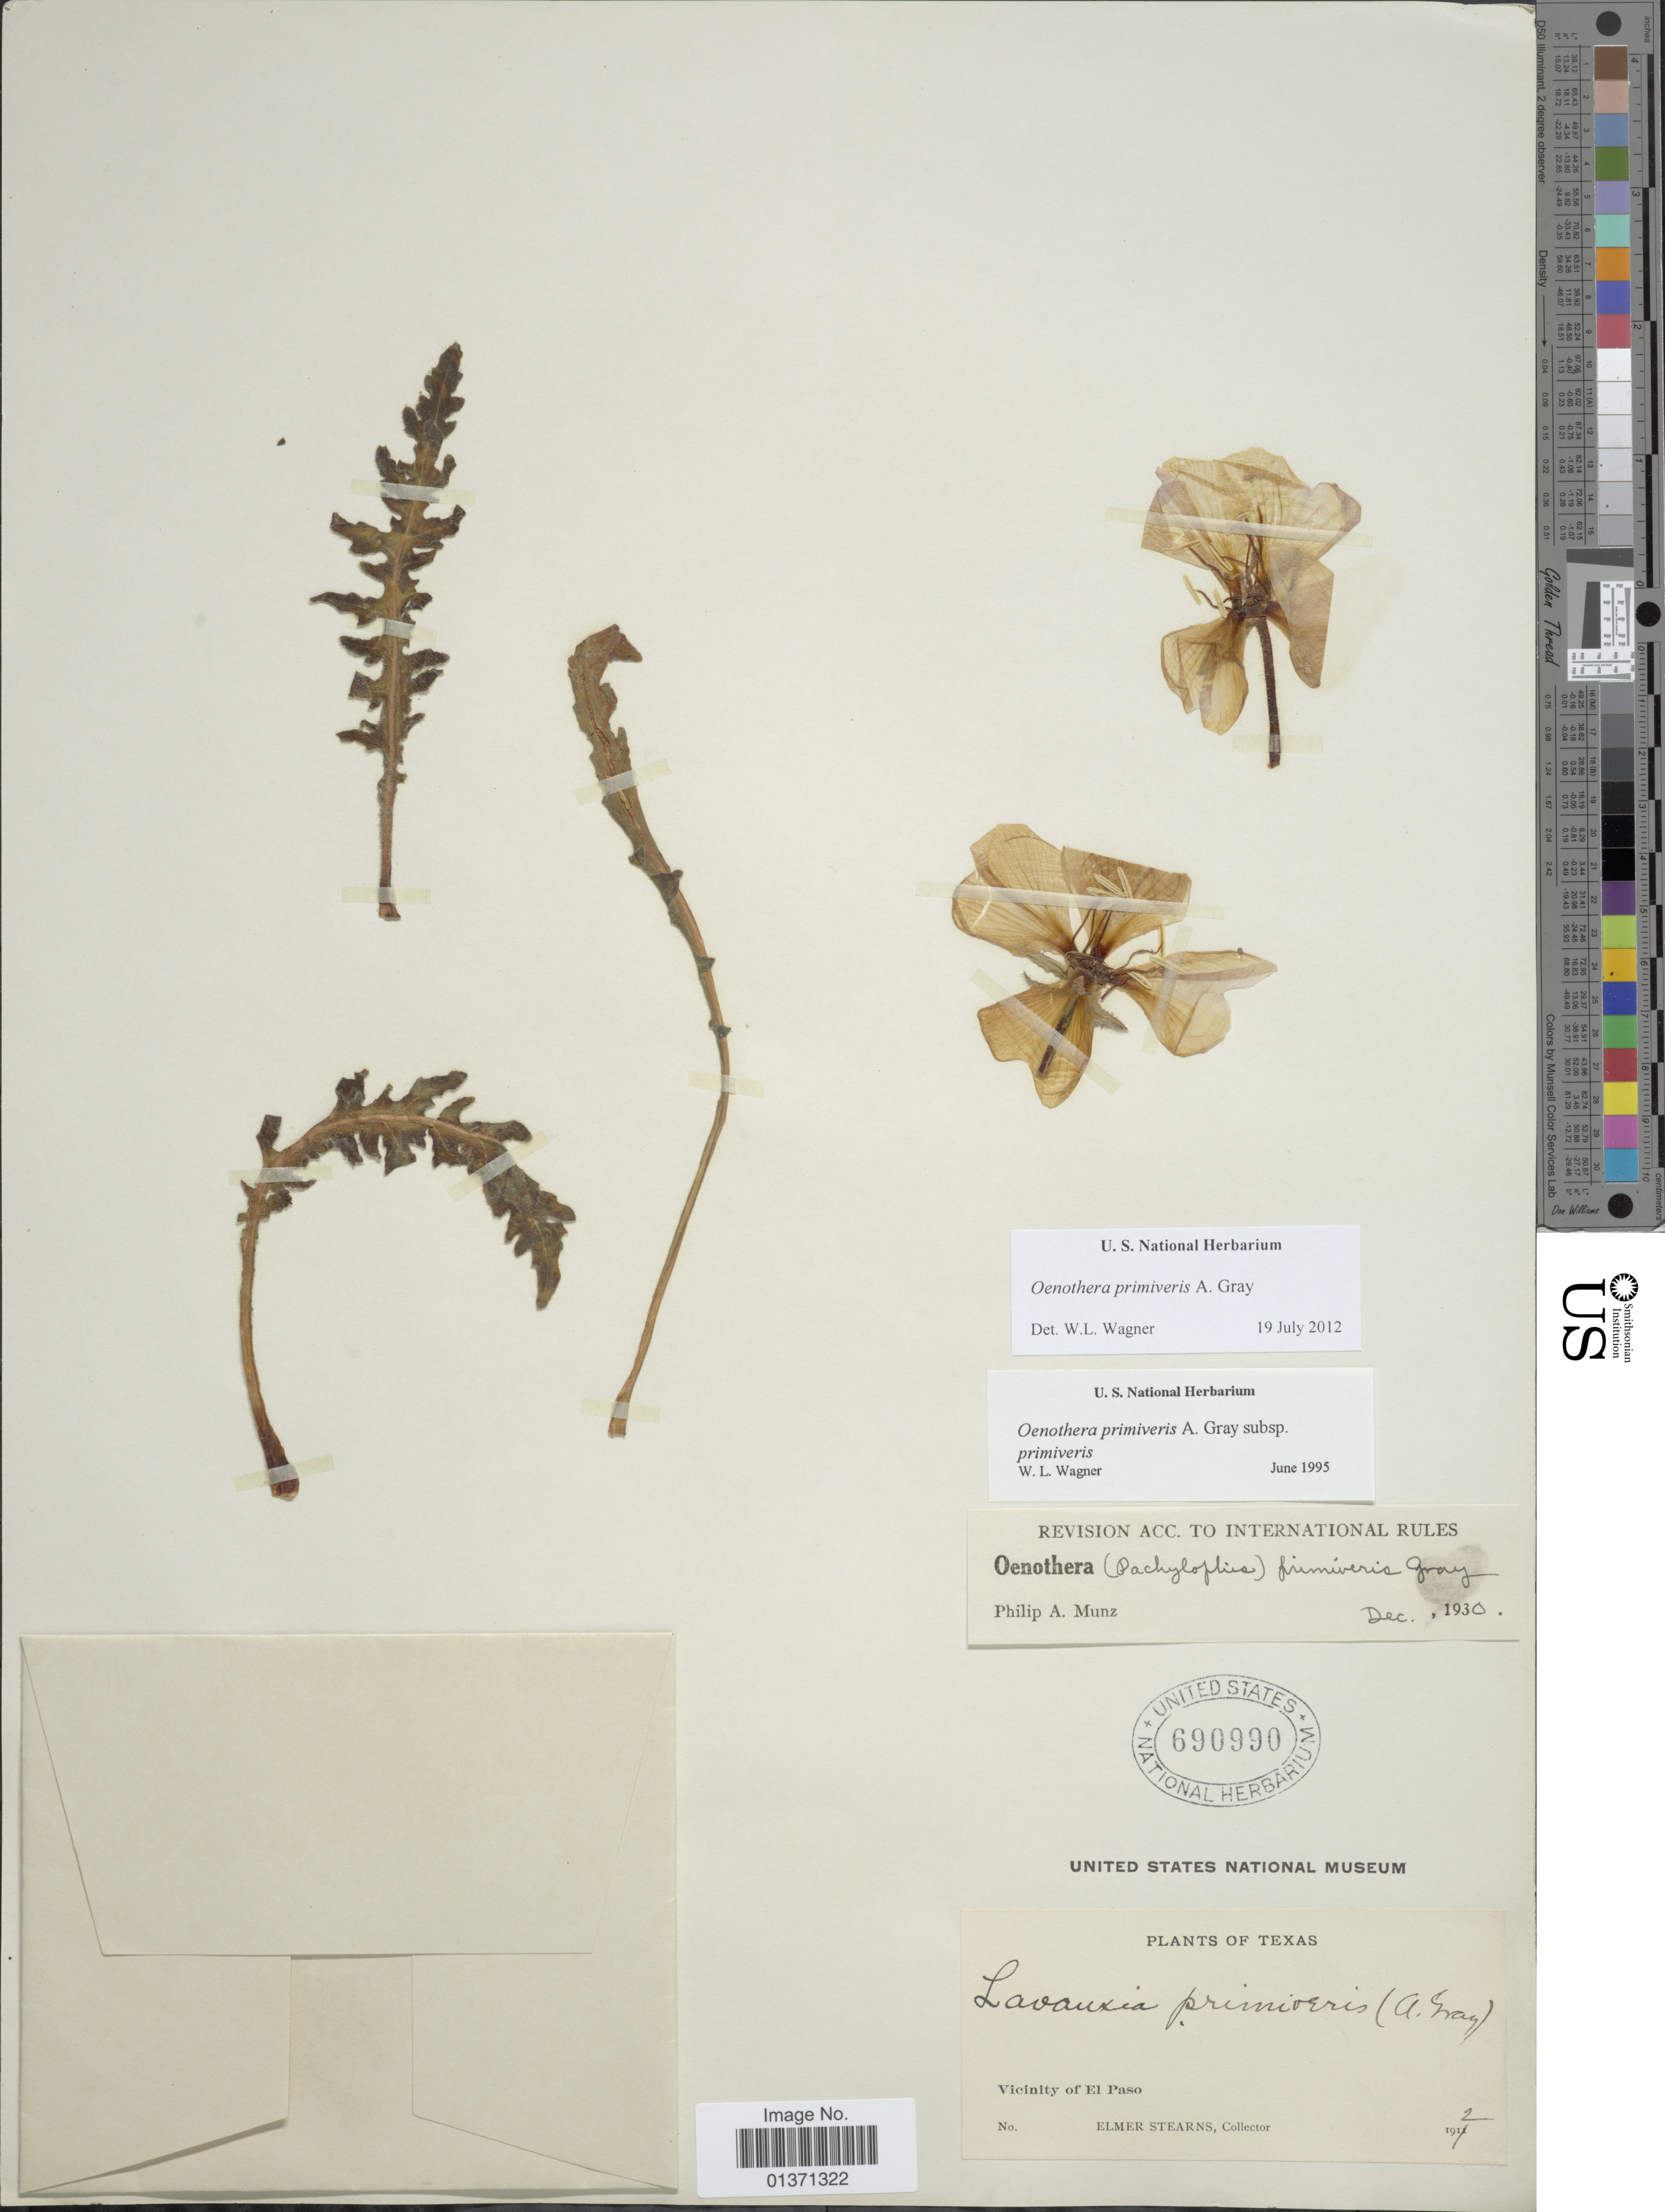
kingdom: Plantae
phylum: Tracheophyta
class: Magnoliopsida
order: Myrtales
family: Onagraceae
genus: Oenothera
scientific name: Oenothera primiveris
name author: A. Gray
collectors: E. Stearns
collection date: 1912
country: United States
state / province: Texas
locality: Vicinity of El Paso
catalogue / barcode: US 690990